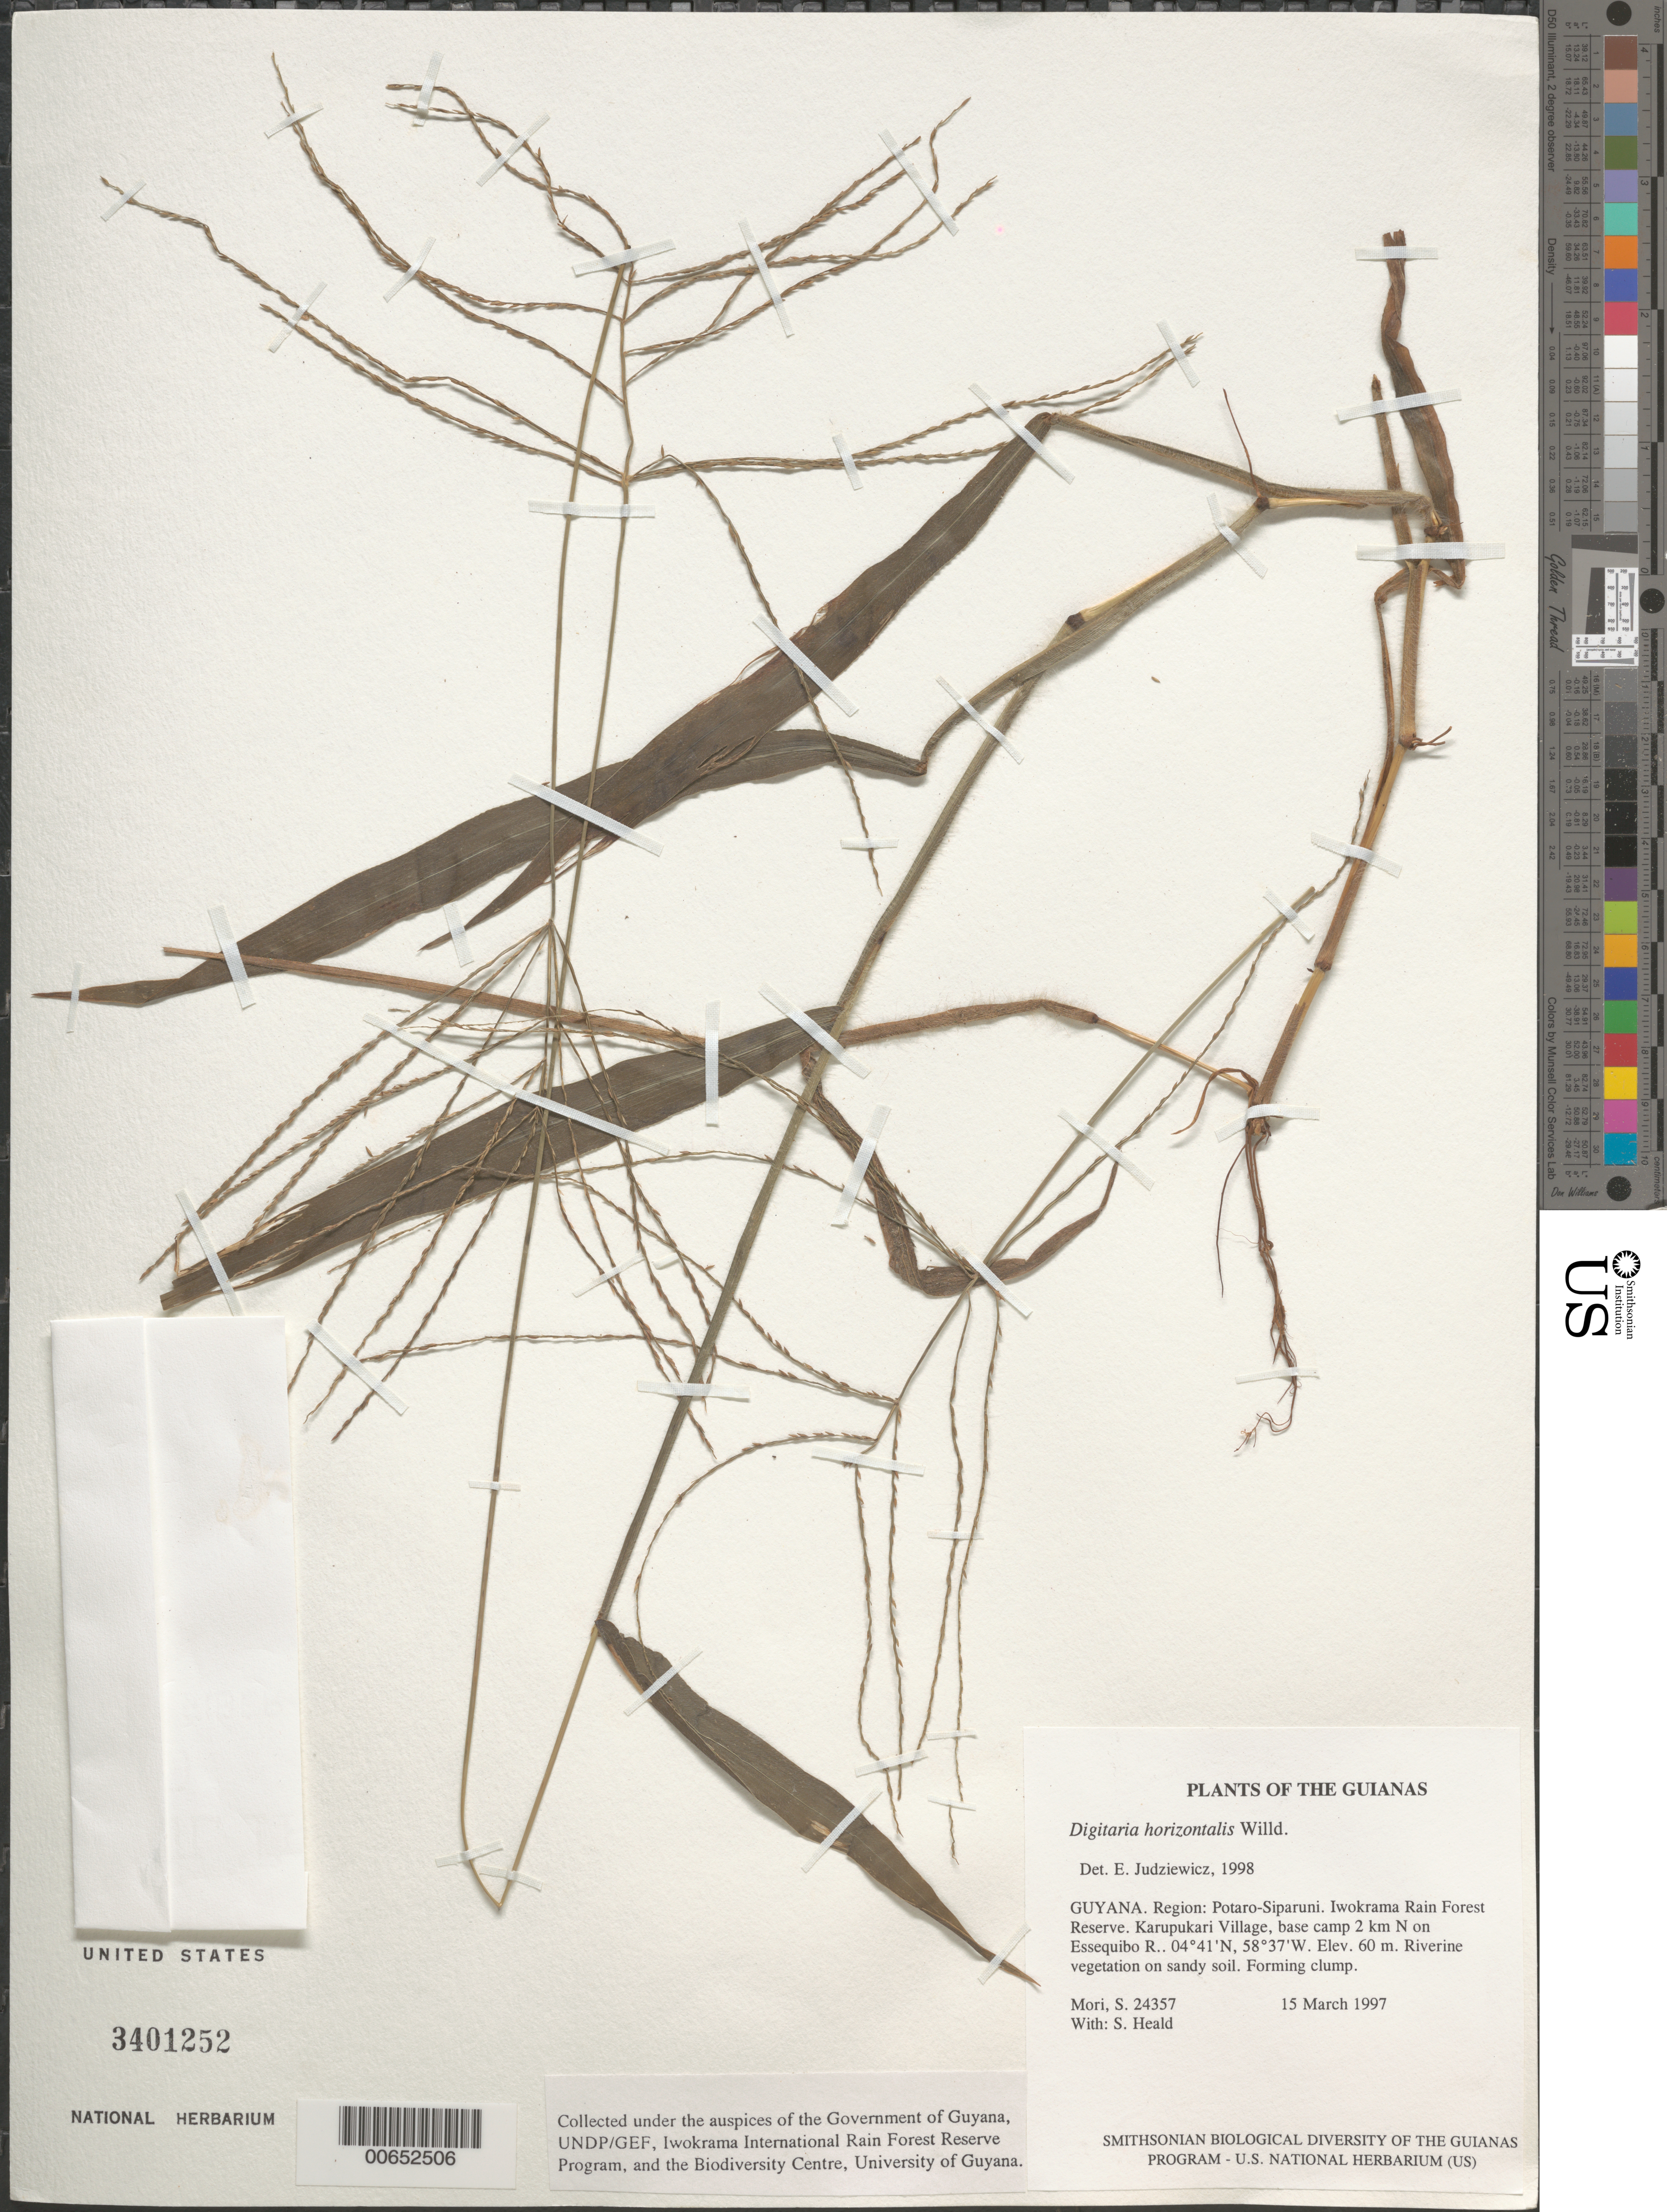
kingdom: Plantae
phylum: Tracheophyta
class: Liliopsida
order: Poales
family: Poaceae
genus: Digitaria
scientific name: Digitaria horizontalis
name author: Willd.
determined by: Judziewicz, E. J.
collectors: S. Mori & S. Heald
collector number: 24357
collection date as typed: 15 March 1997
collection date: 1997-03-15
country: Guyana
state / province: Potaro-Siparuni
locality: Iwokrama Rain Forest Reserve. Karupukari Village, base camp 2 km N on Essequibo R.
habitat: Riverine vegetation on sandy soil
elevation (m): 60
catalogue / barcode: US 3401252